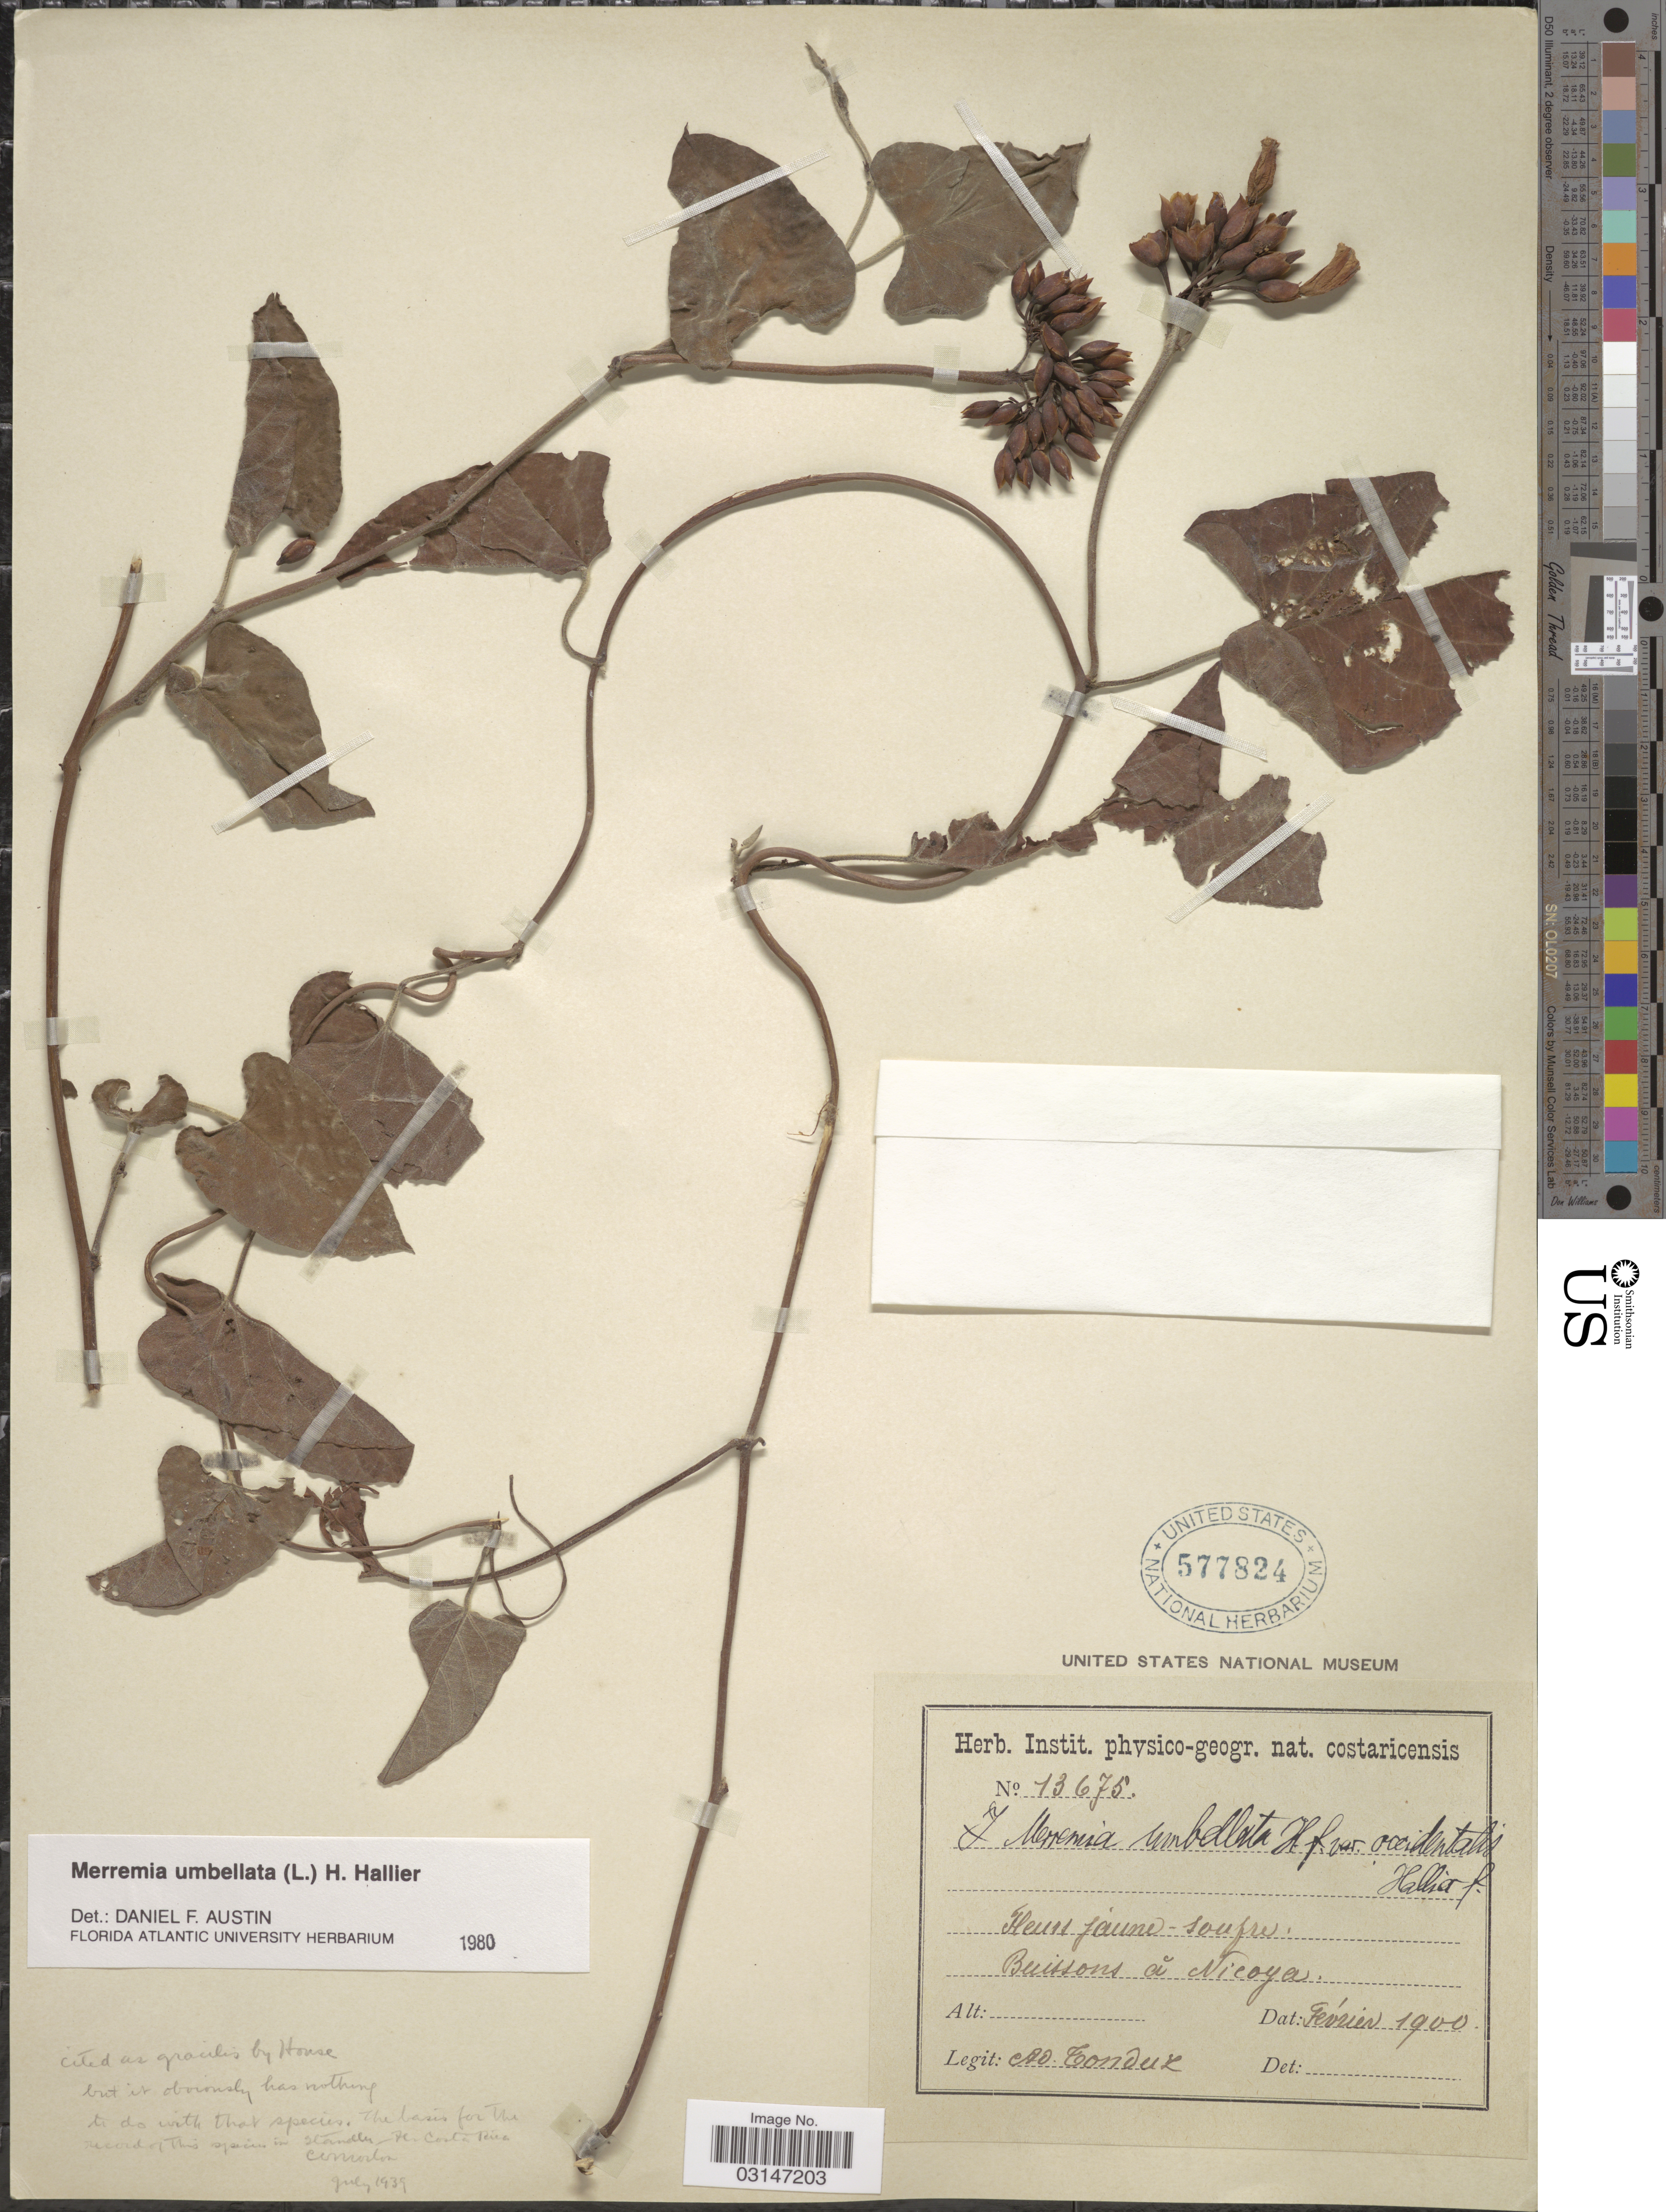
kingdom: Plantae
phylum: Tracheophyta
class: Magnoliopsida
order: Solanales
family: Convolvulaceae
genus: Camonea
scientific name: Camonea umbellata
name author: (L.) A. R. Simões & Staples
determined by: Strong, Mark T., (BOT), Smithsonian Institution - National Museum of Natural History (UNITED STATES)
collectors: A. Tonduz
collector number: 13675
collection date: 1900-02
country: Costa Rica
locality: Buissons á Nicoya.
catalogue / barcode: US 577824